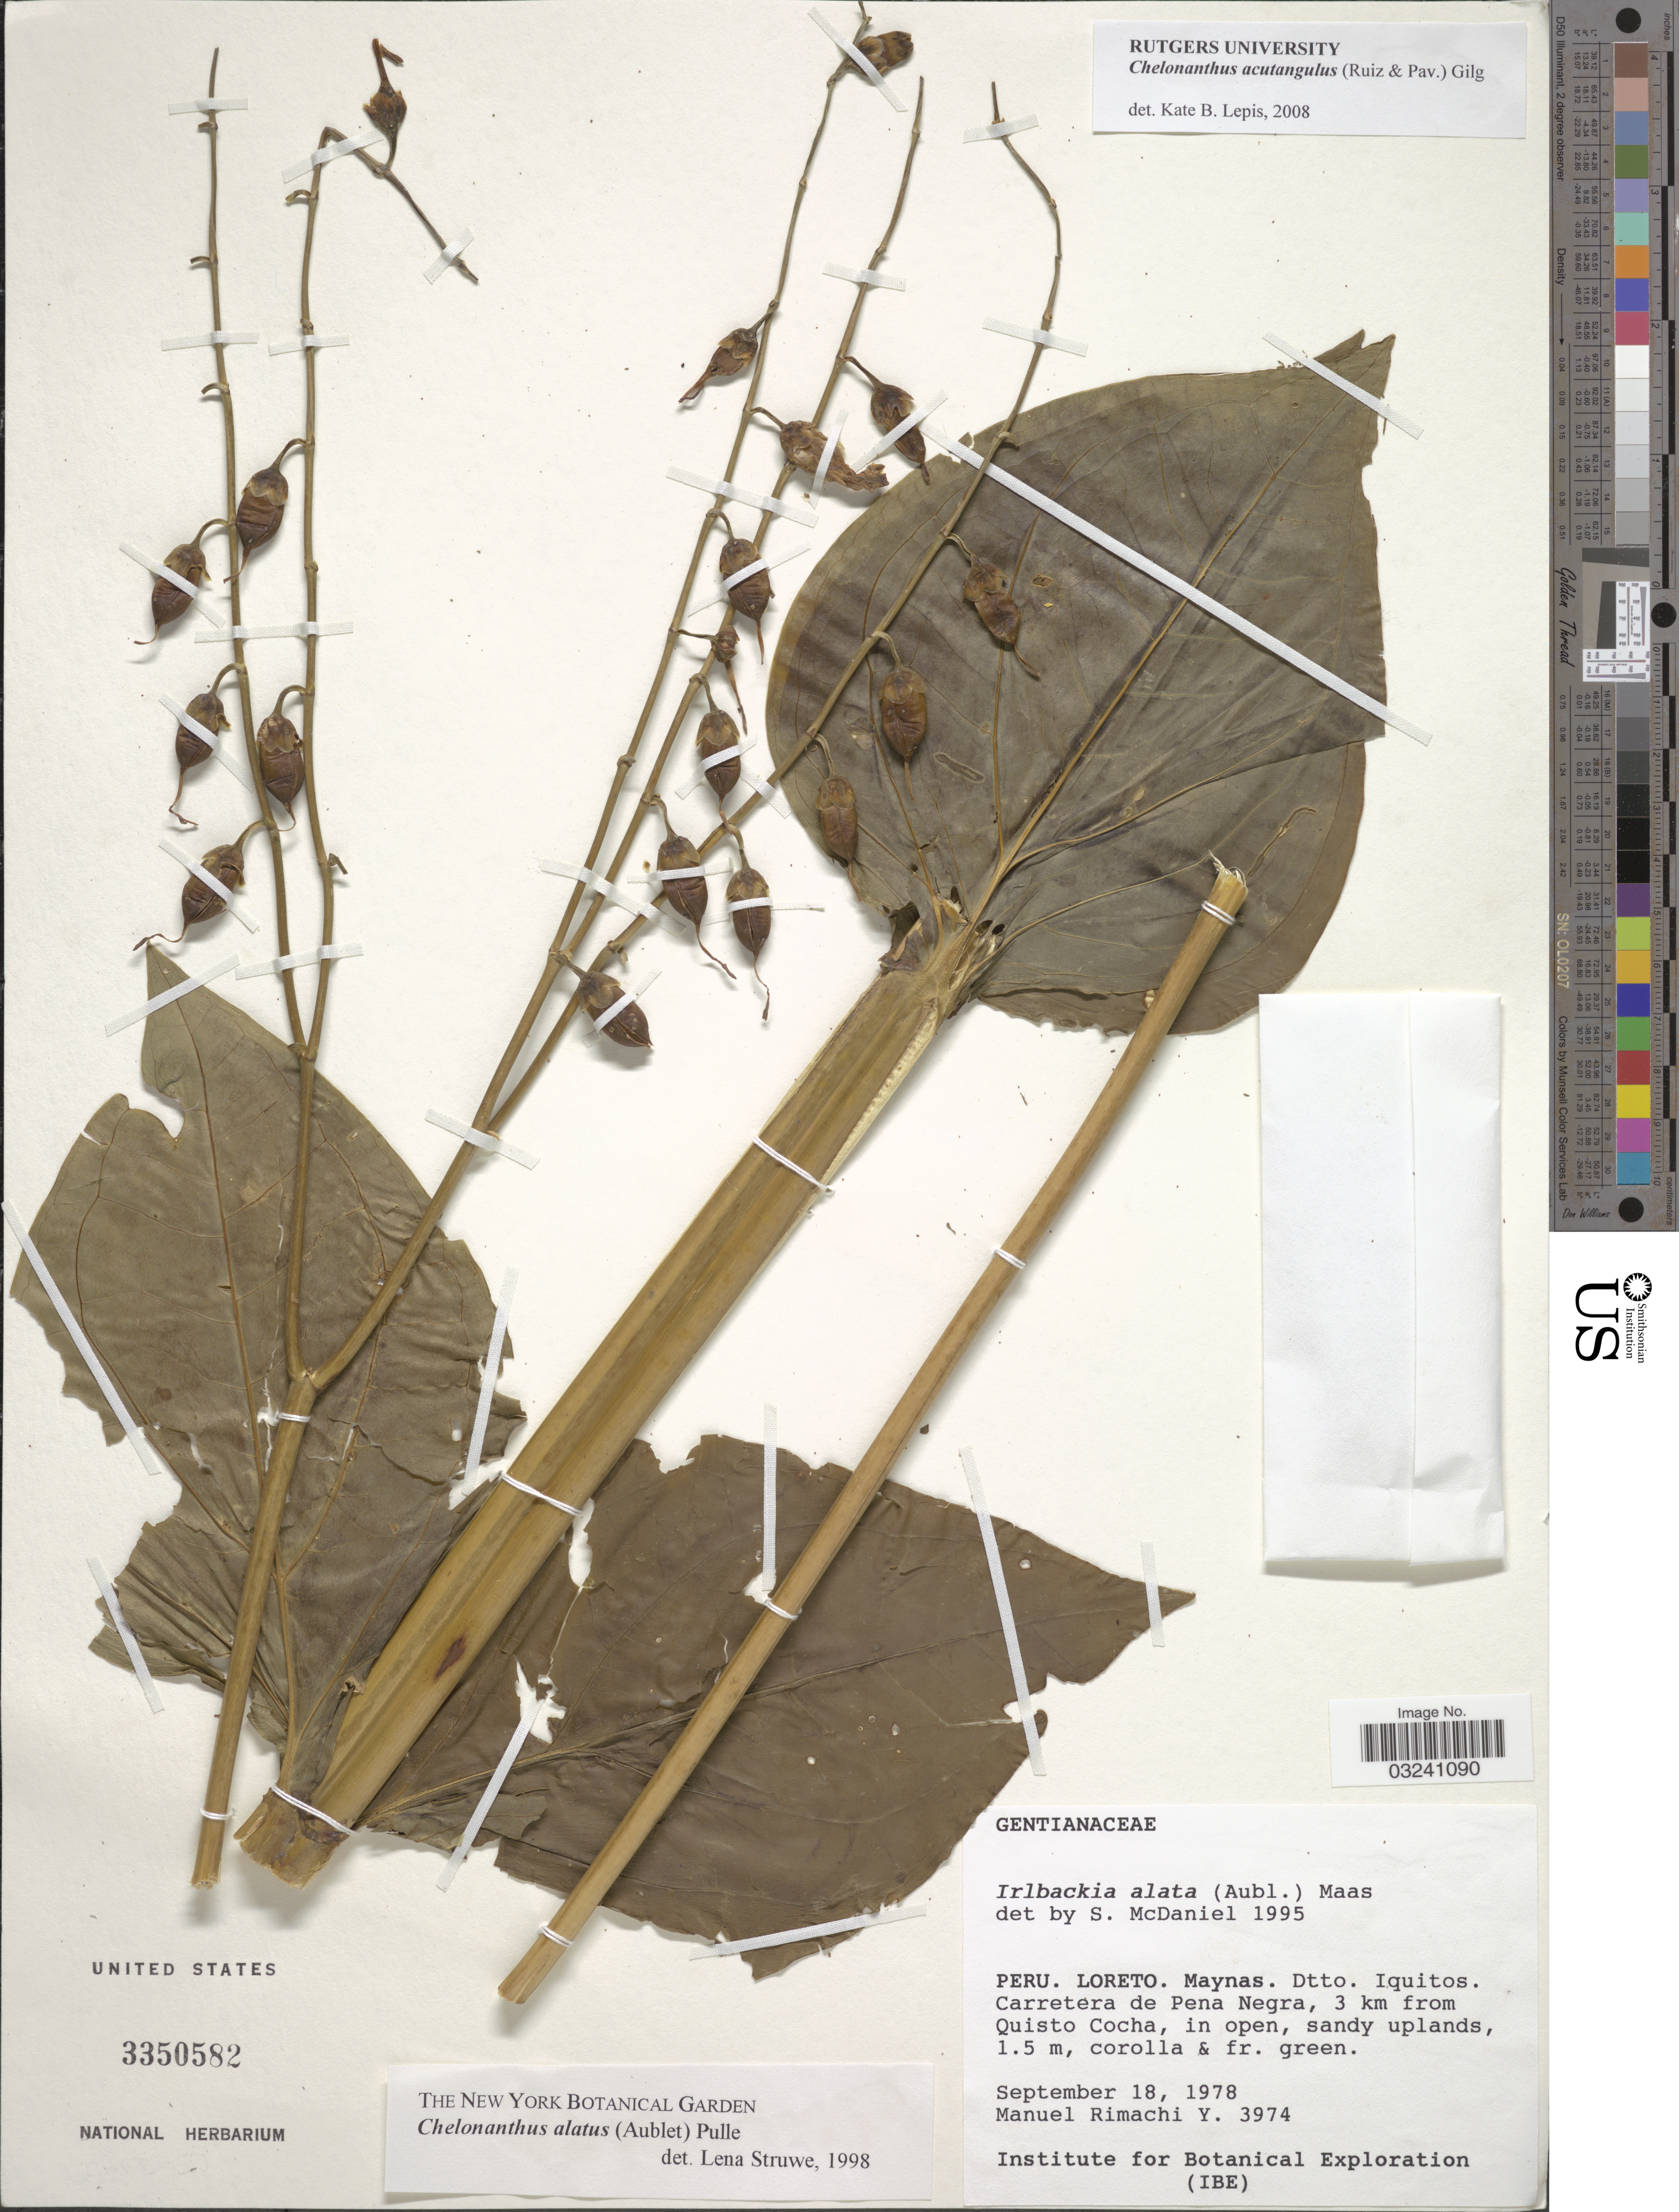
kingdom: Plantae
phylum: Tracheophyta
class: Magnoliopsida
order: Gentianales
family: Gentianaceae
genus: Chelonanthus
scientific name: Chelonanthus acutangulus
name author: (Ruiz & Pav.) Gilg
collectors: M. Rimachi Y.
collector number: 3974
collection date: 1978-09-18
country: Peru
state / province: Loreto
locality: Maynas. Dtto. Iquitos. Carretera de Pena Negra, 3 km from Quisto Cocha.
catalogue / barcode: US 3350582